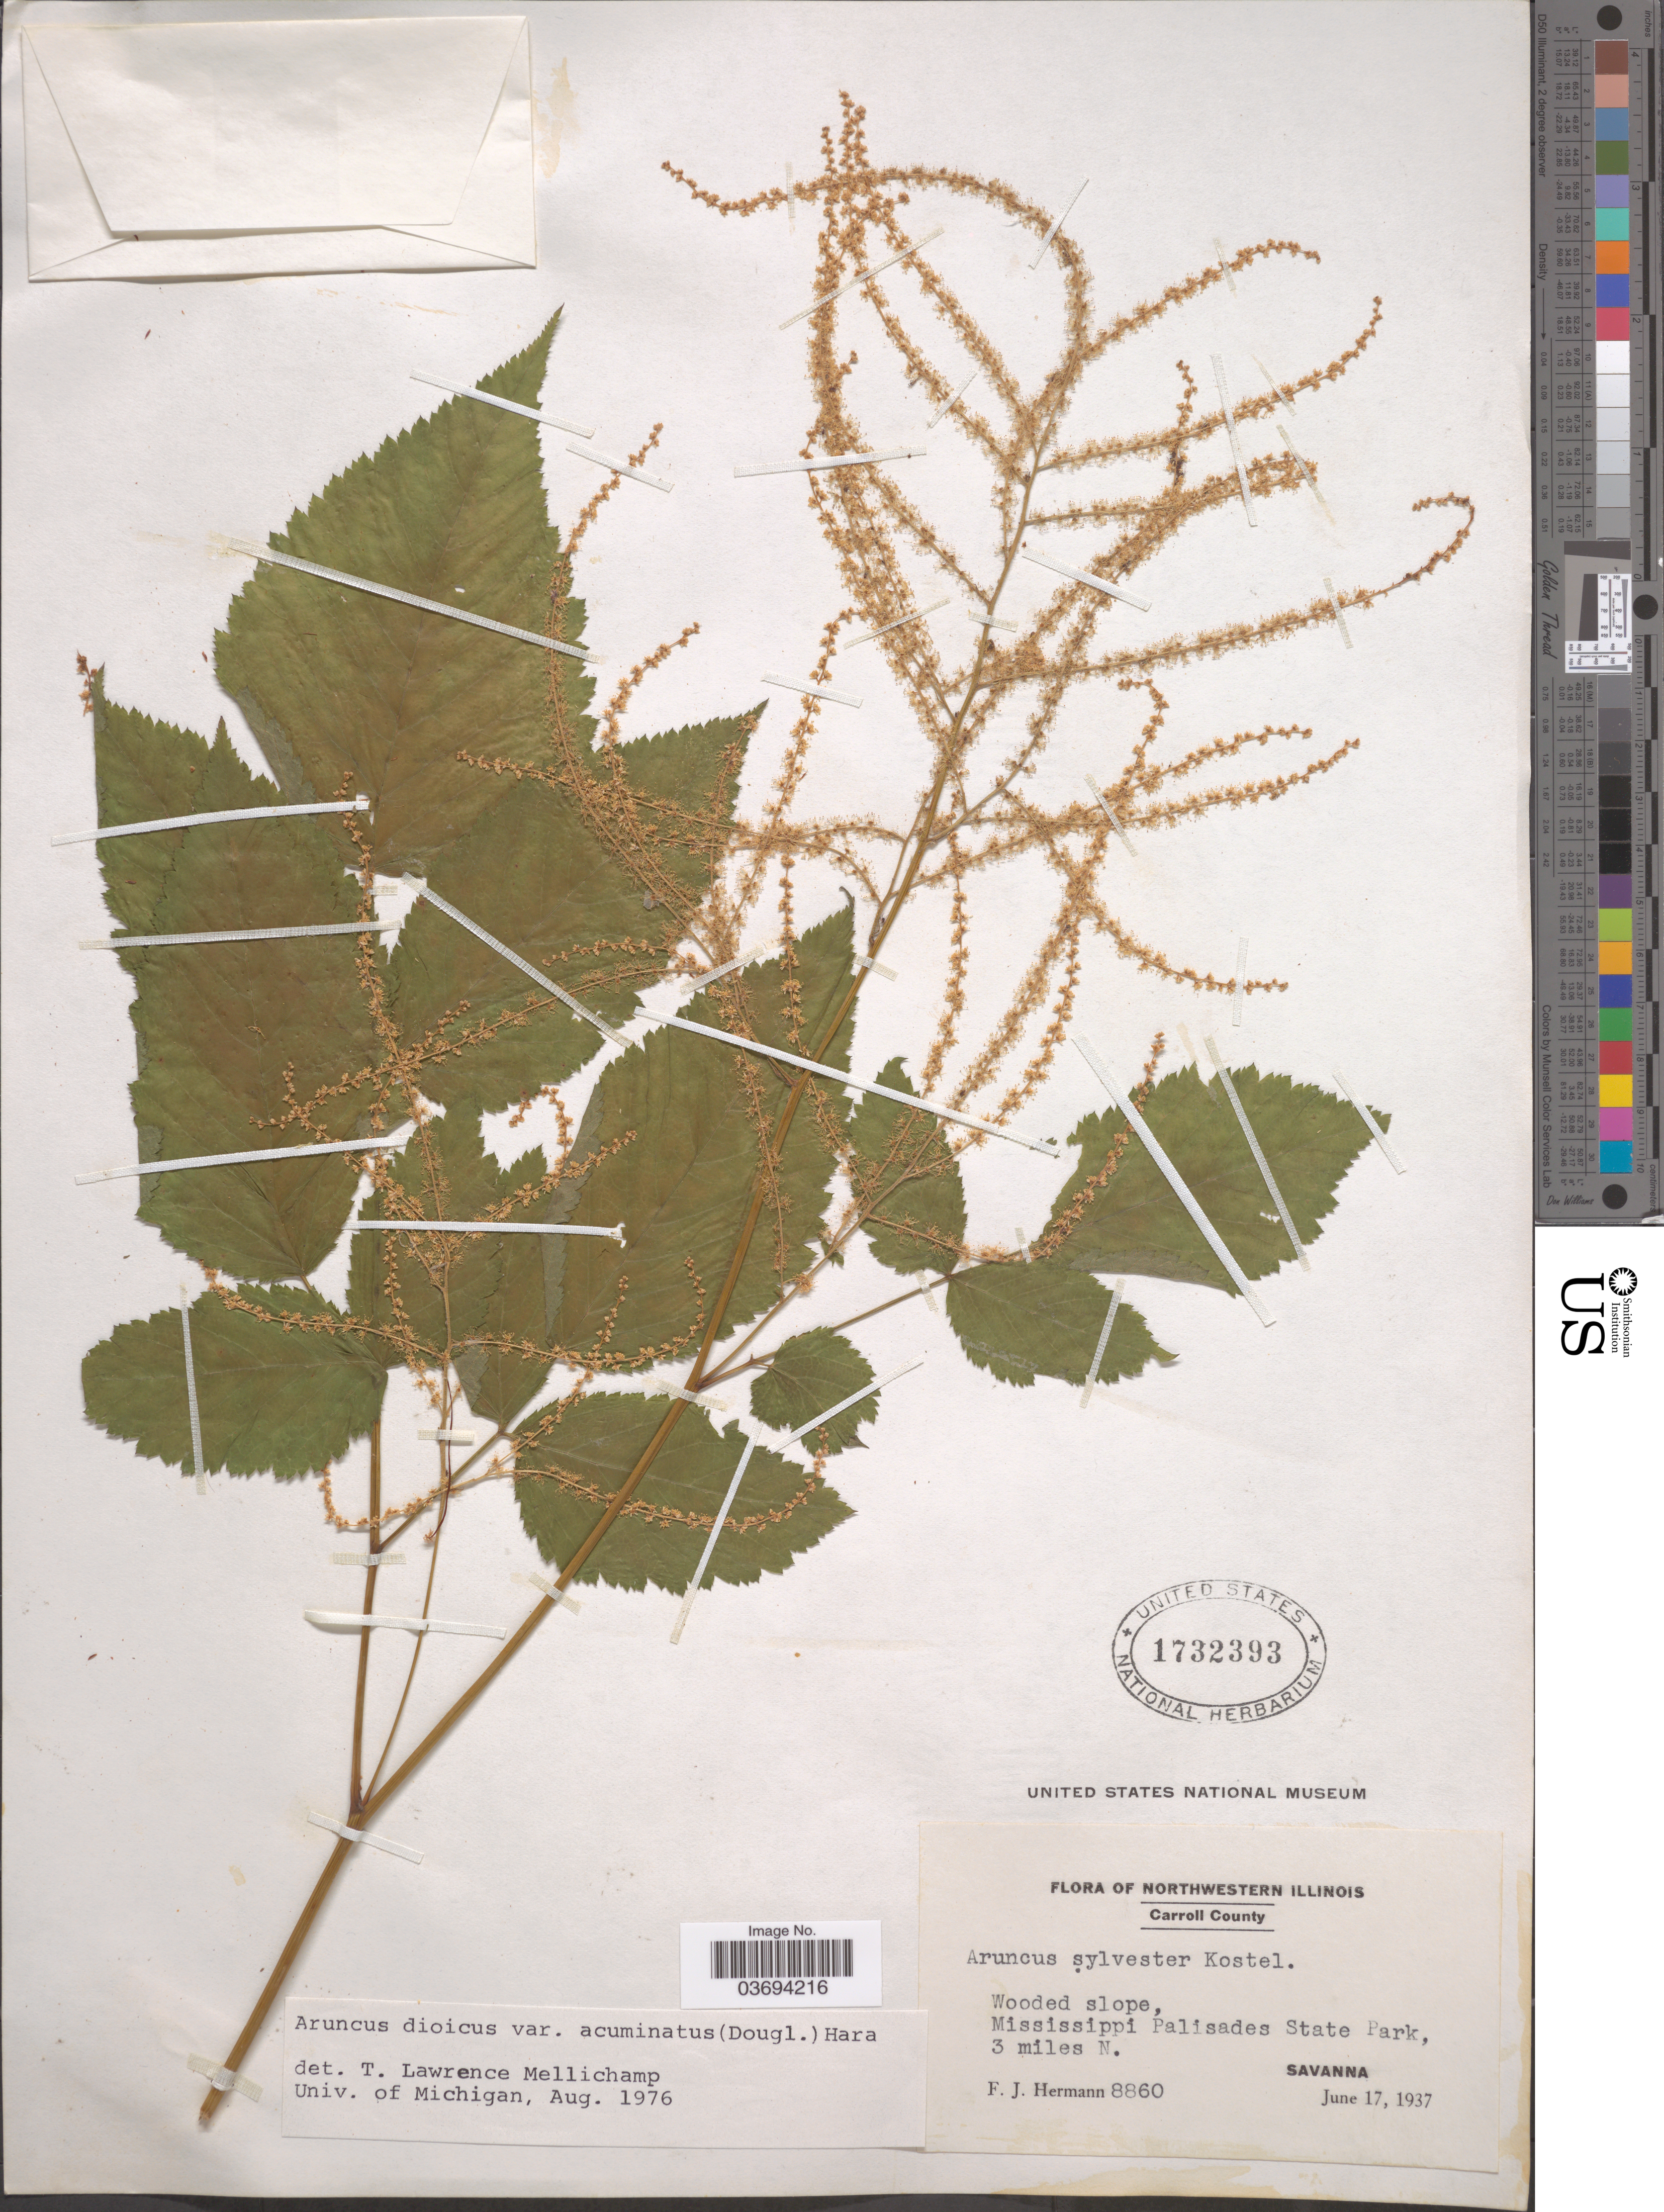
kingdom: Plantae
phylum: Tracheophyta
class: Magnoliopsida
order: Rosales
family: Rosaceae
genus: Aruncus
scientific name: Aruncus dioicus var. acuminatus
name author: (Rydb.) H. Hara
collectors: F. J. Hermann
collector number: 8860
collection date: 1937-06-17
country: United States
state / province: Illinois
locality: Northwestern Illinois. Carroll County. Mississippi Palisades State Park, 3 miles N. Savanna.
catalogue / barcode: US 1732393